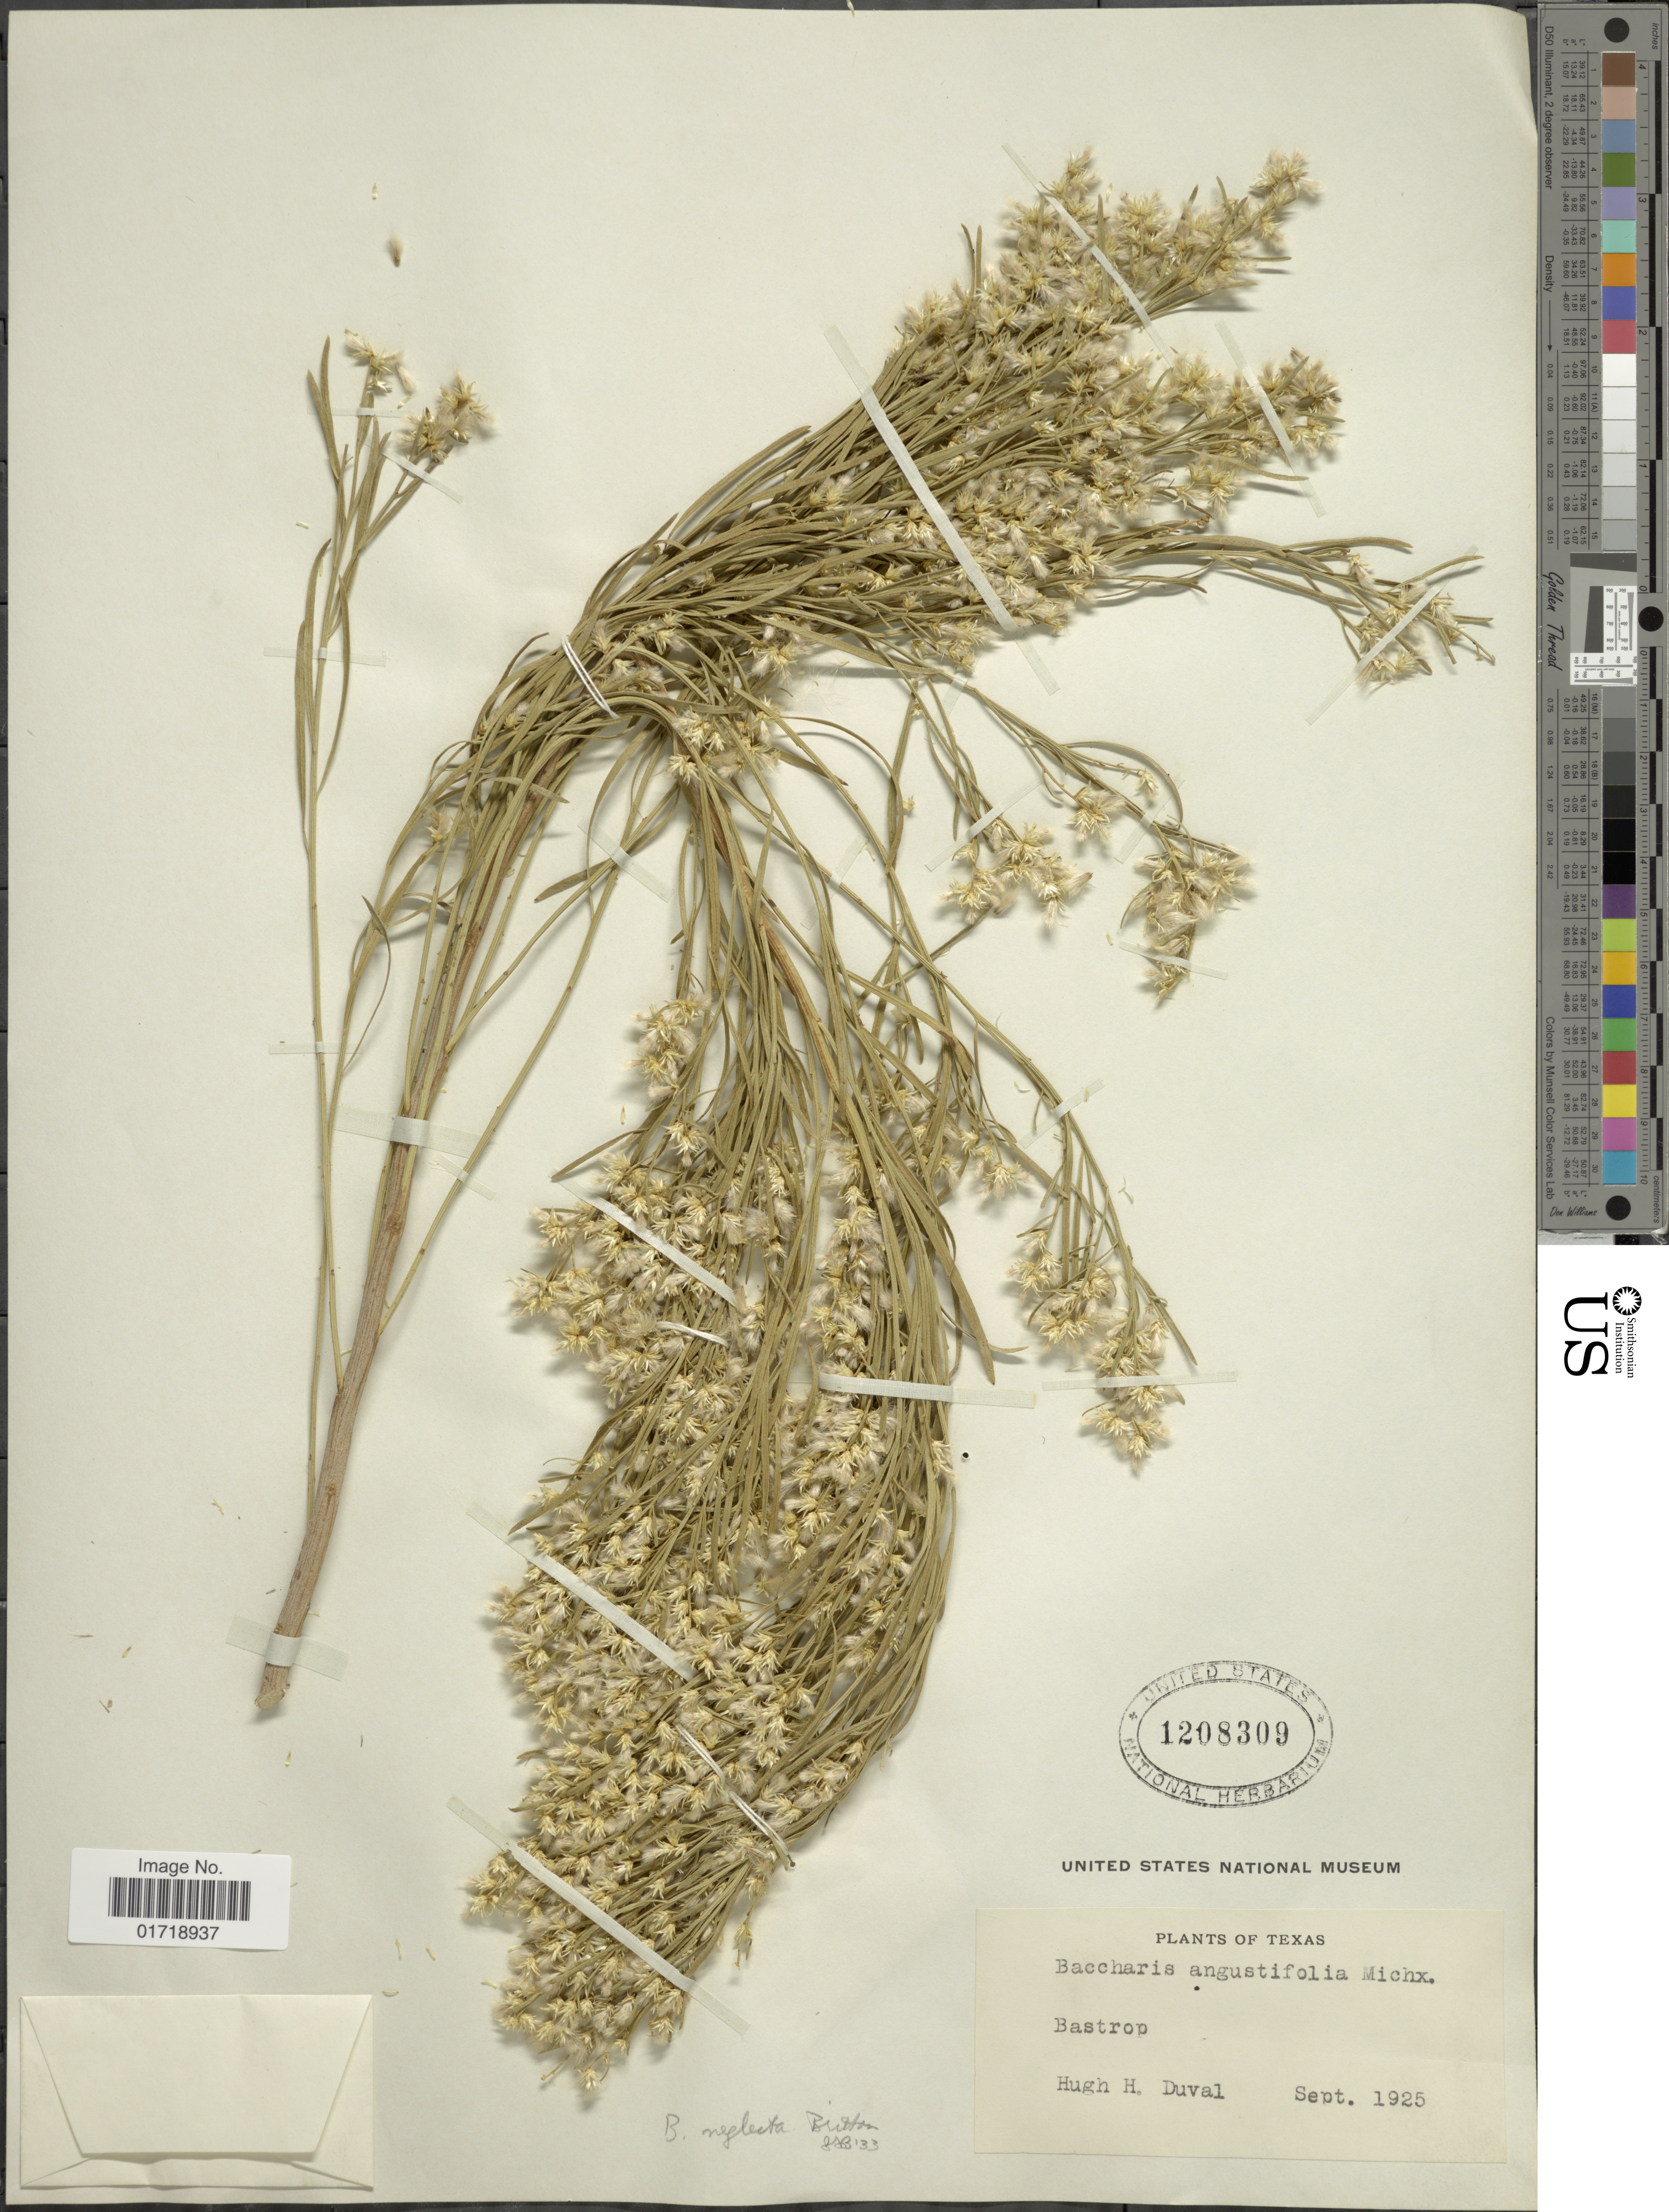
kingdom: Plantae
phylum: Tracheophyta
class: Magnoliopsida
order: Asterales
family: Asteraceae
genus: Baccharis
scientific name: Baccharis neglecta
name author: Britton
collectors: H. Duval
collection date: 1925-09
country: United States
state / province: Texas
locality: Bastrop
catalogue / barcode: US 1208309